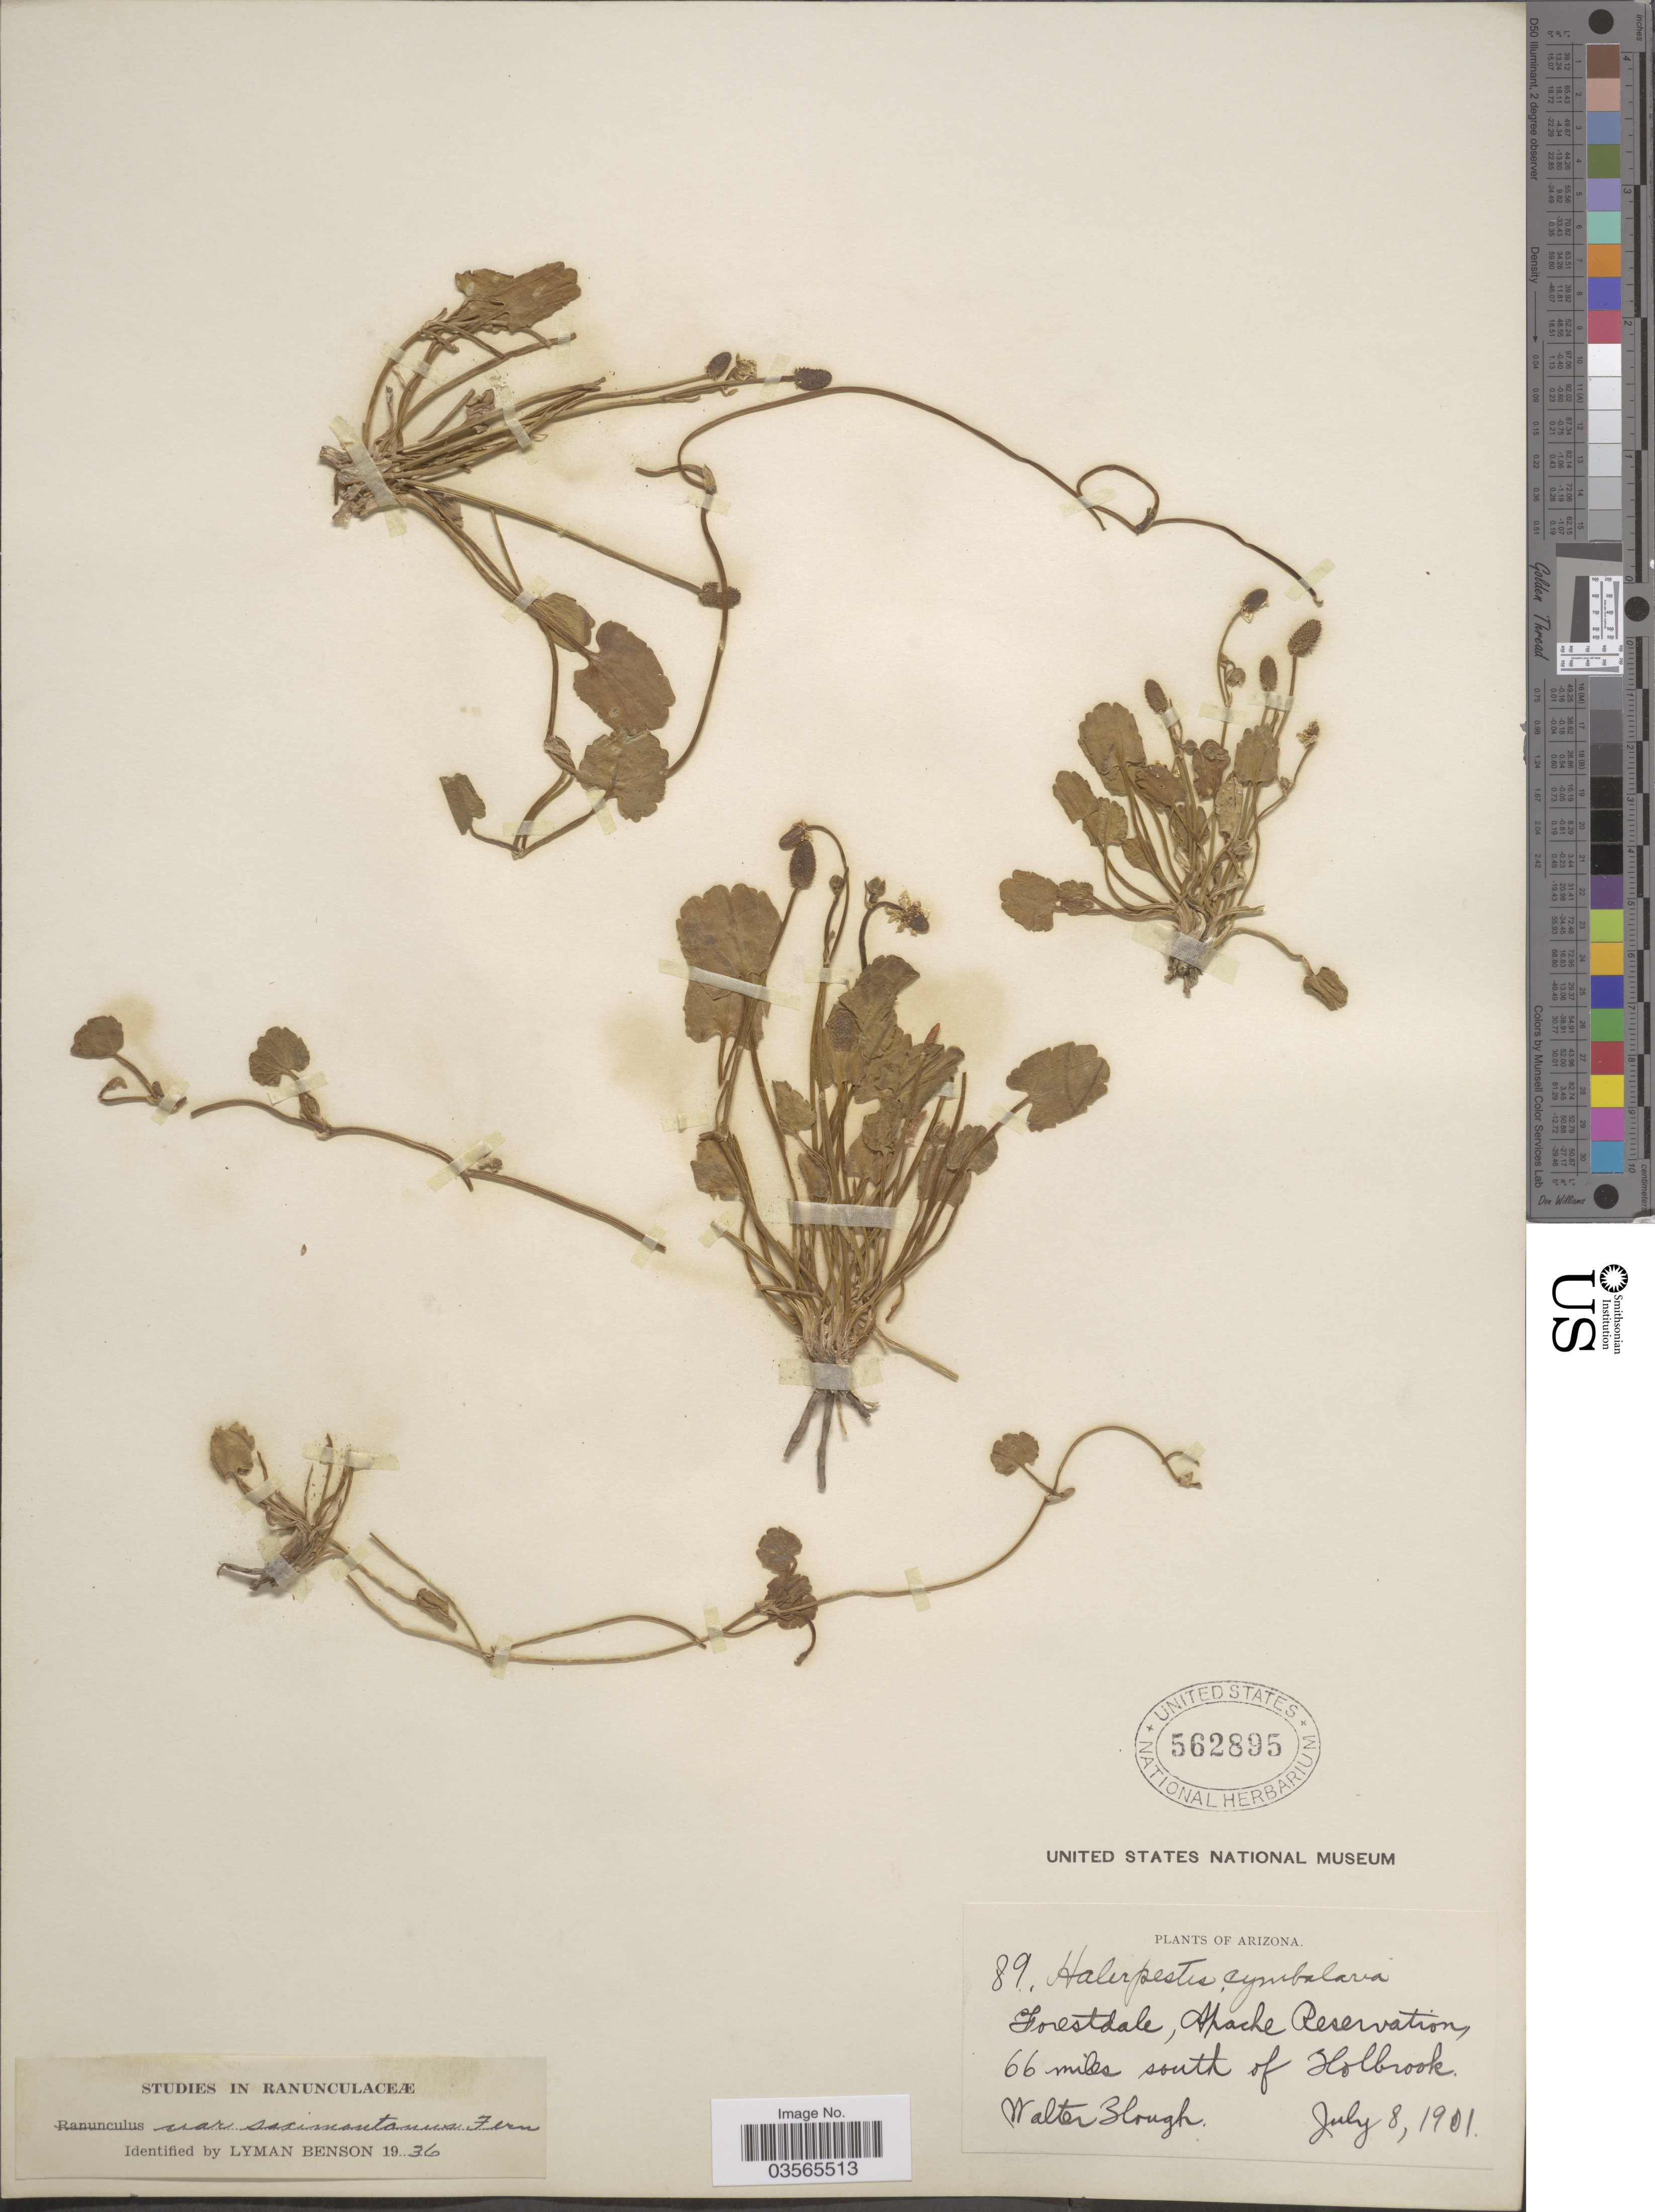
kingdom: Plantae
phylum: Tracheophyta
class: Magnoliopsida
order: Ranunculales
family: Ranunculaceae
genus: Halerpestes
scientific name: Halerpestes cymbalaria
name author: (Pursh) Greene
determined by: Strong, M. T., (US), Smithsonian Institution - National Museum of Natural History (UNITED STATES)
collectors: W. Hough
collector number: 89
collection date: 1901-07-08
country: United States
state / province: Arizona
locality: Forestdale, Apache Reservation, 66 miles south of Holbrook.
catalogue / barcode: US 562895